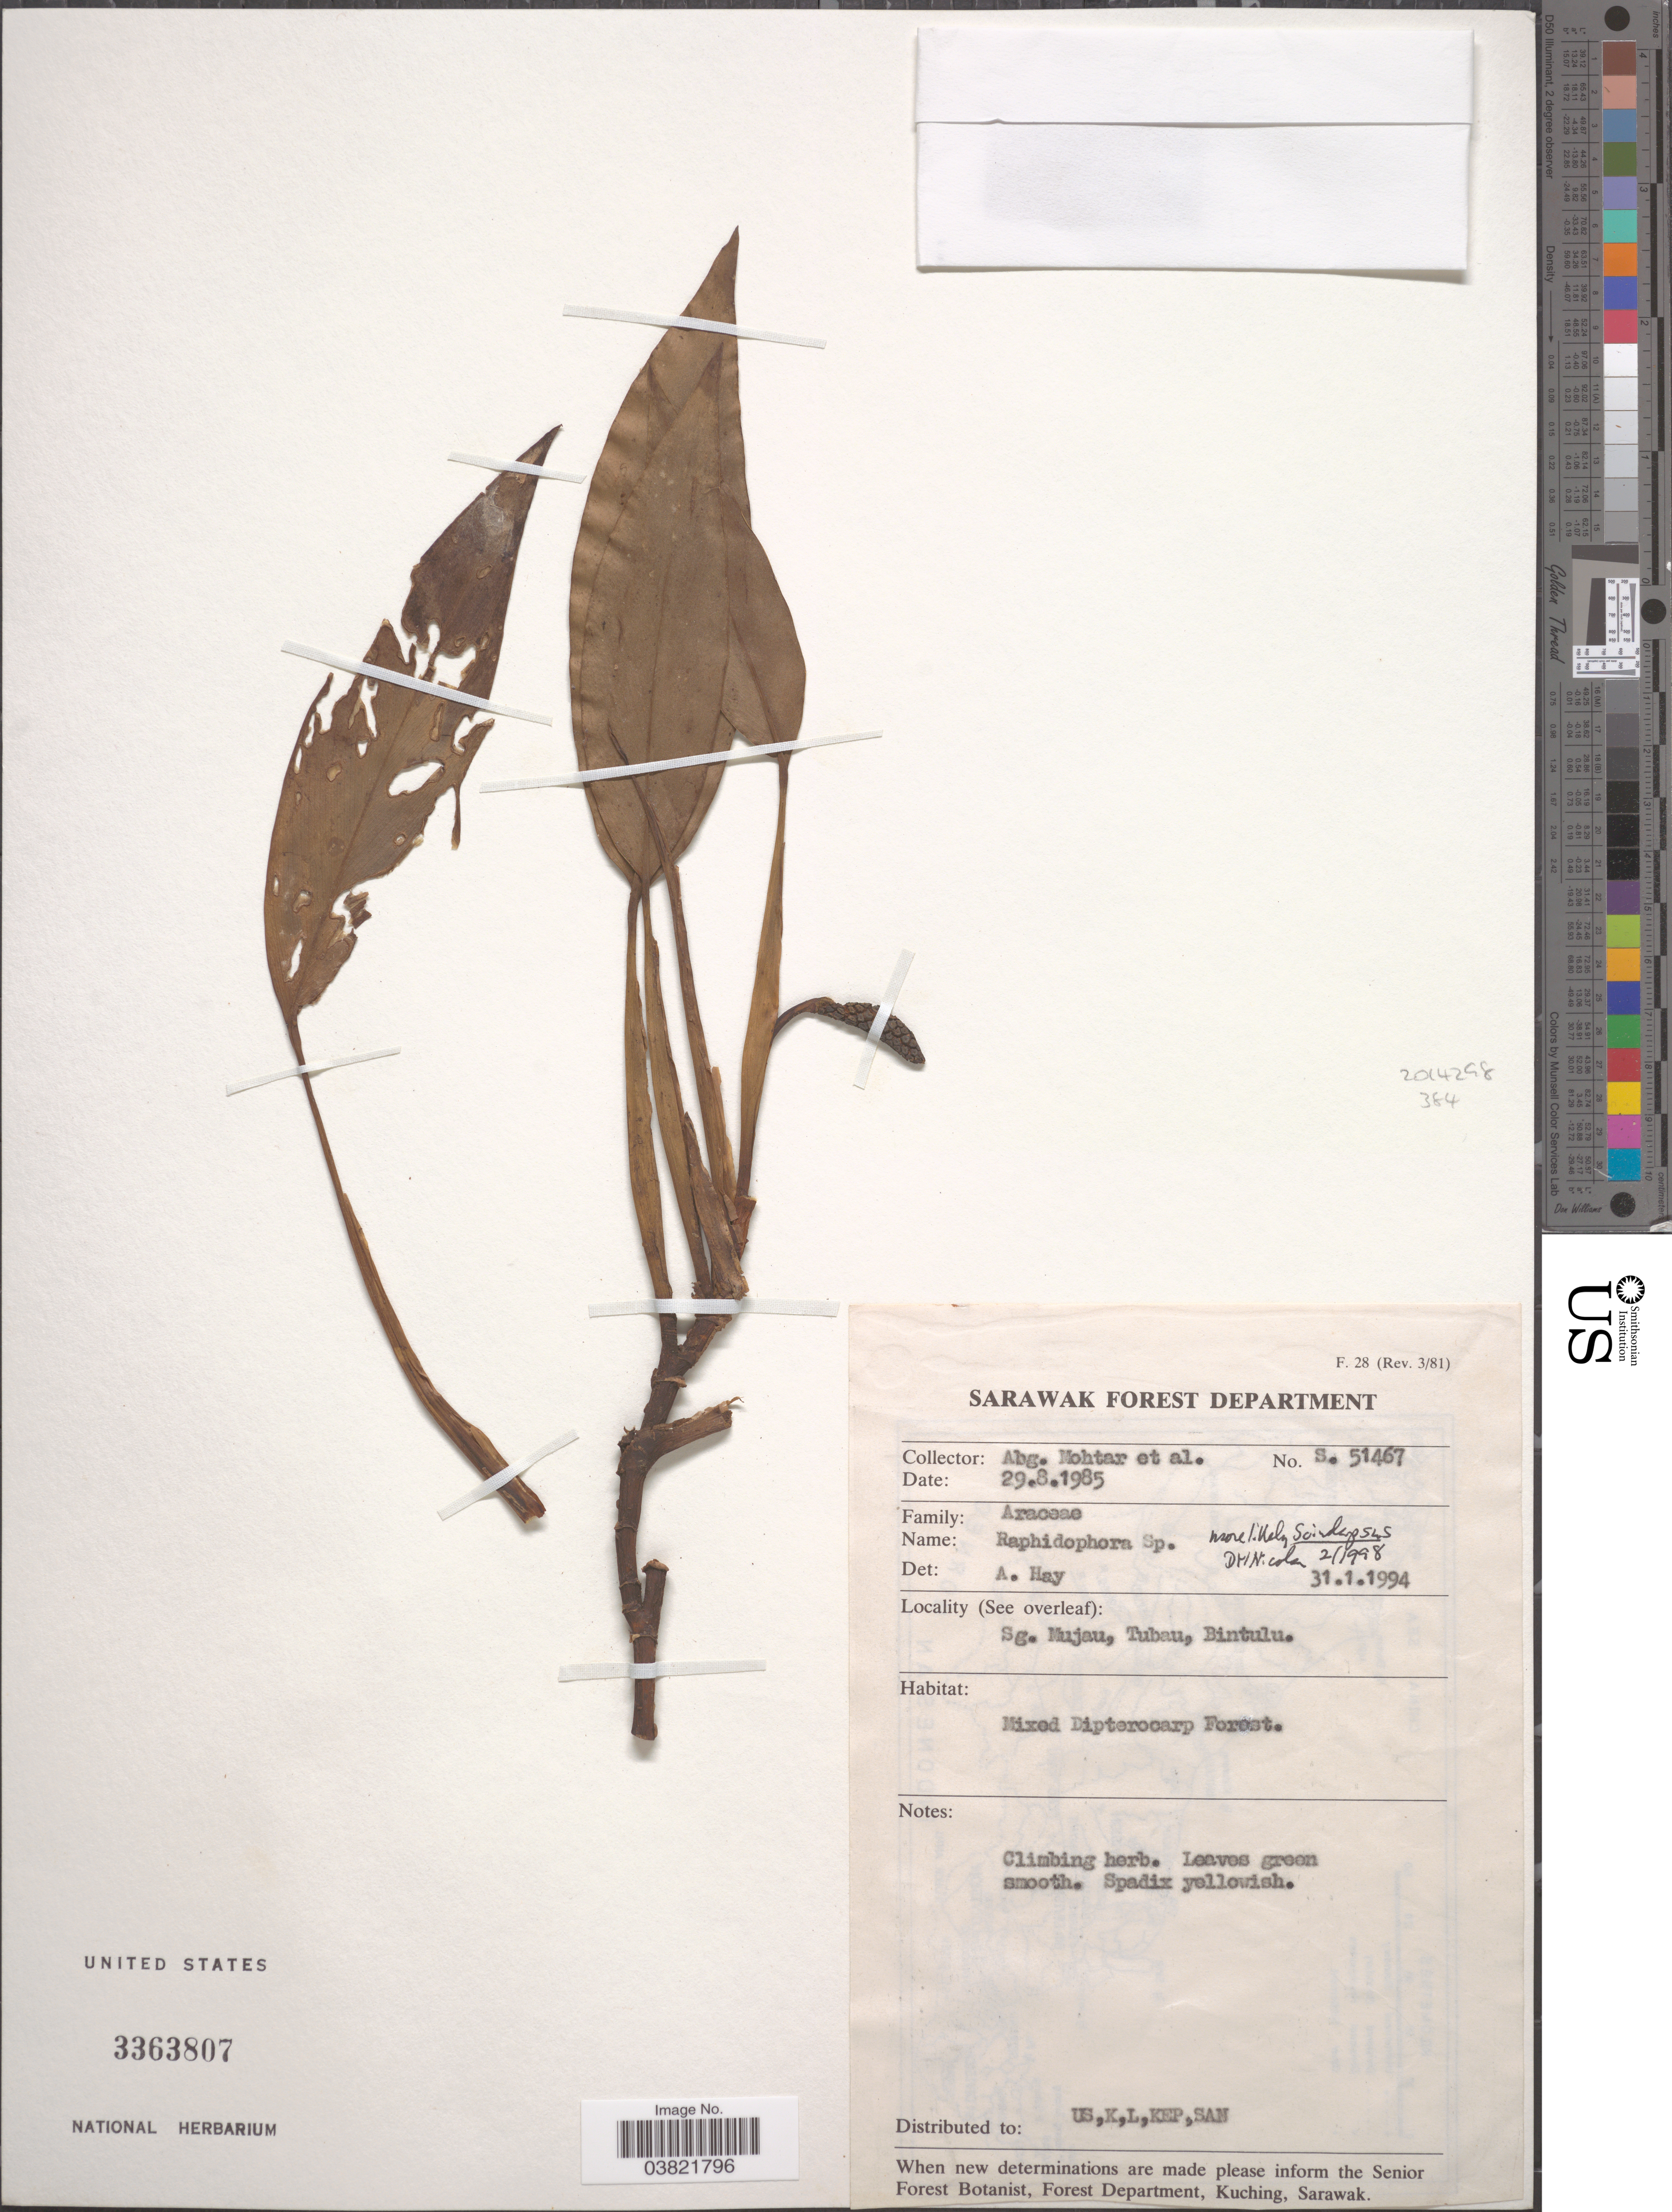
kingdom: Plantae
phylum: Tracheophyta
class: Liliopsida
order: Alismatales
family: Araceae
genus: Scindapsus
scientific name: Scindapsus sp.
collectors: A. Mohtar & et al.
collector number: S51467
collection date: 1985-08-29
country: Malaysia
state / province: Sarawak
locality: Sg. Mujau, Tubau, Bintulu.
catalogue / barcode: US 3363807